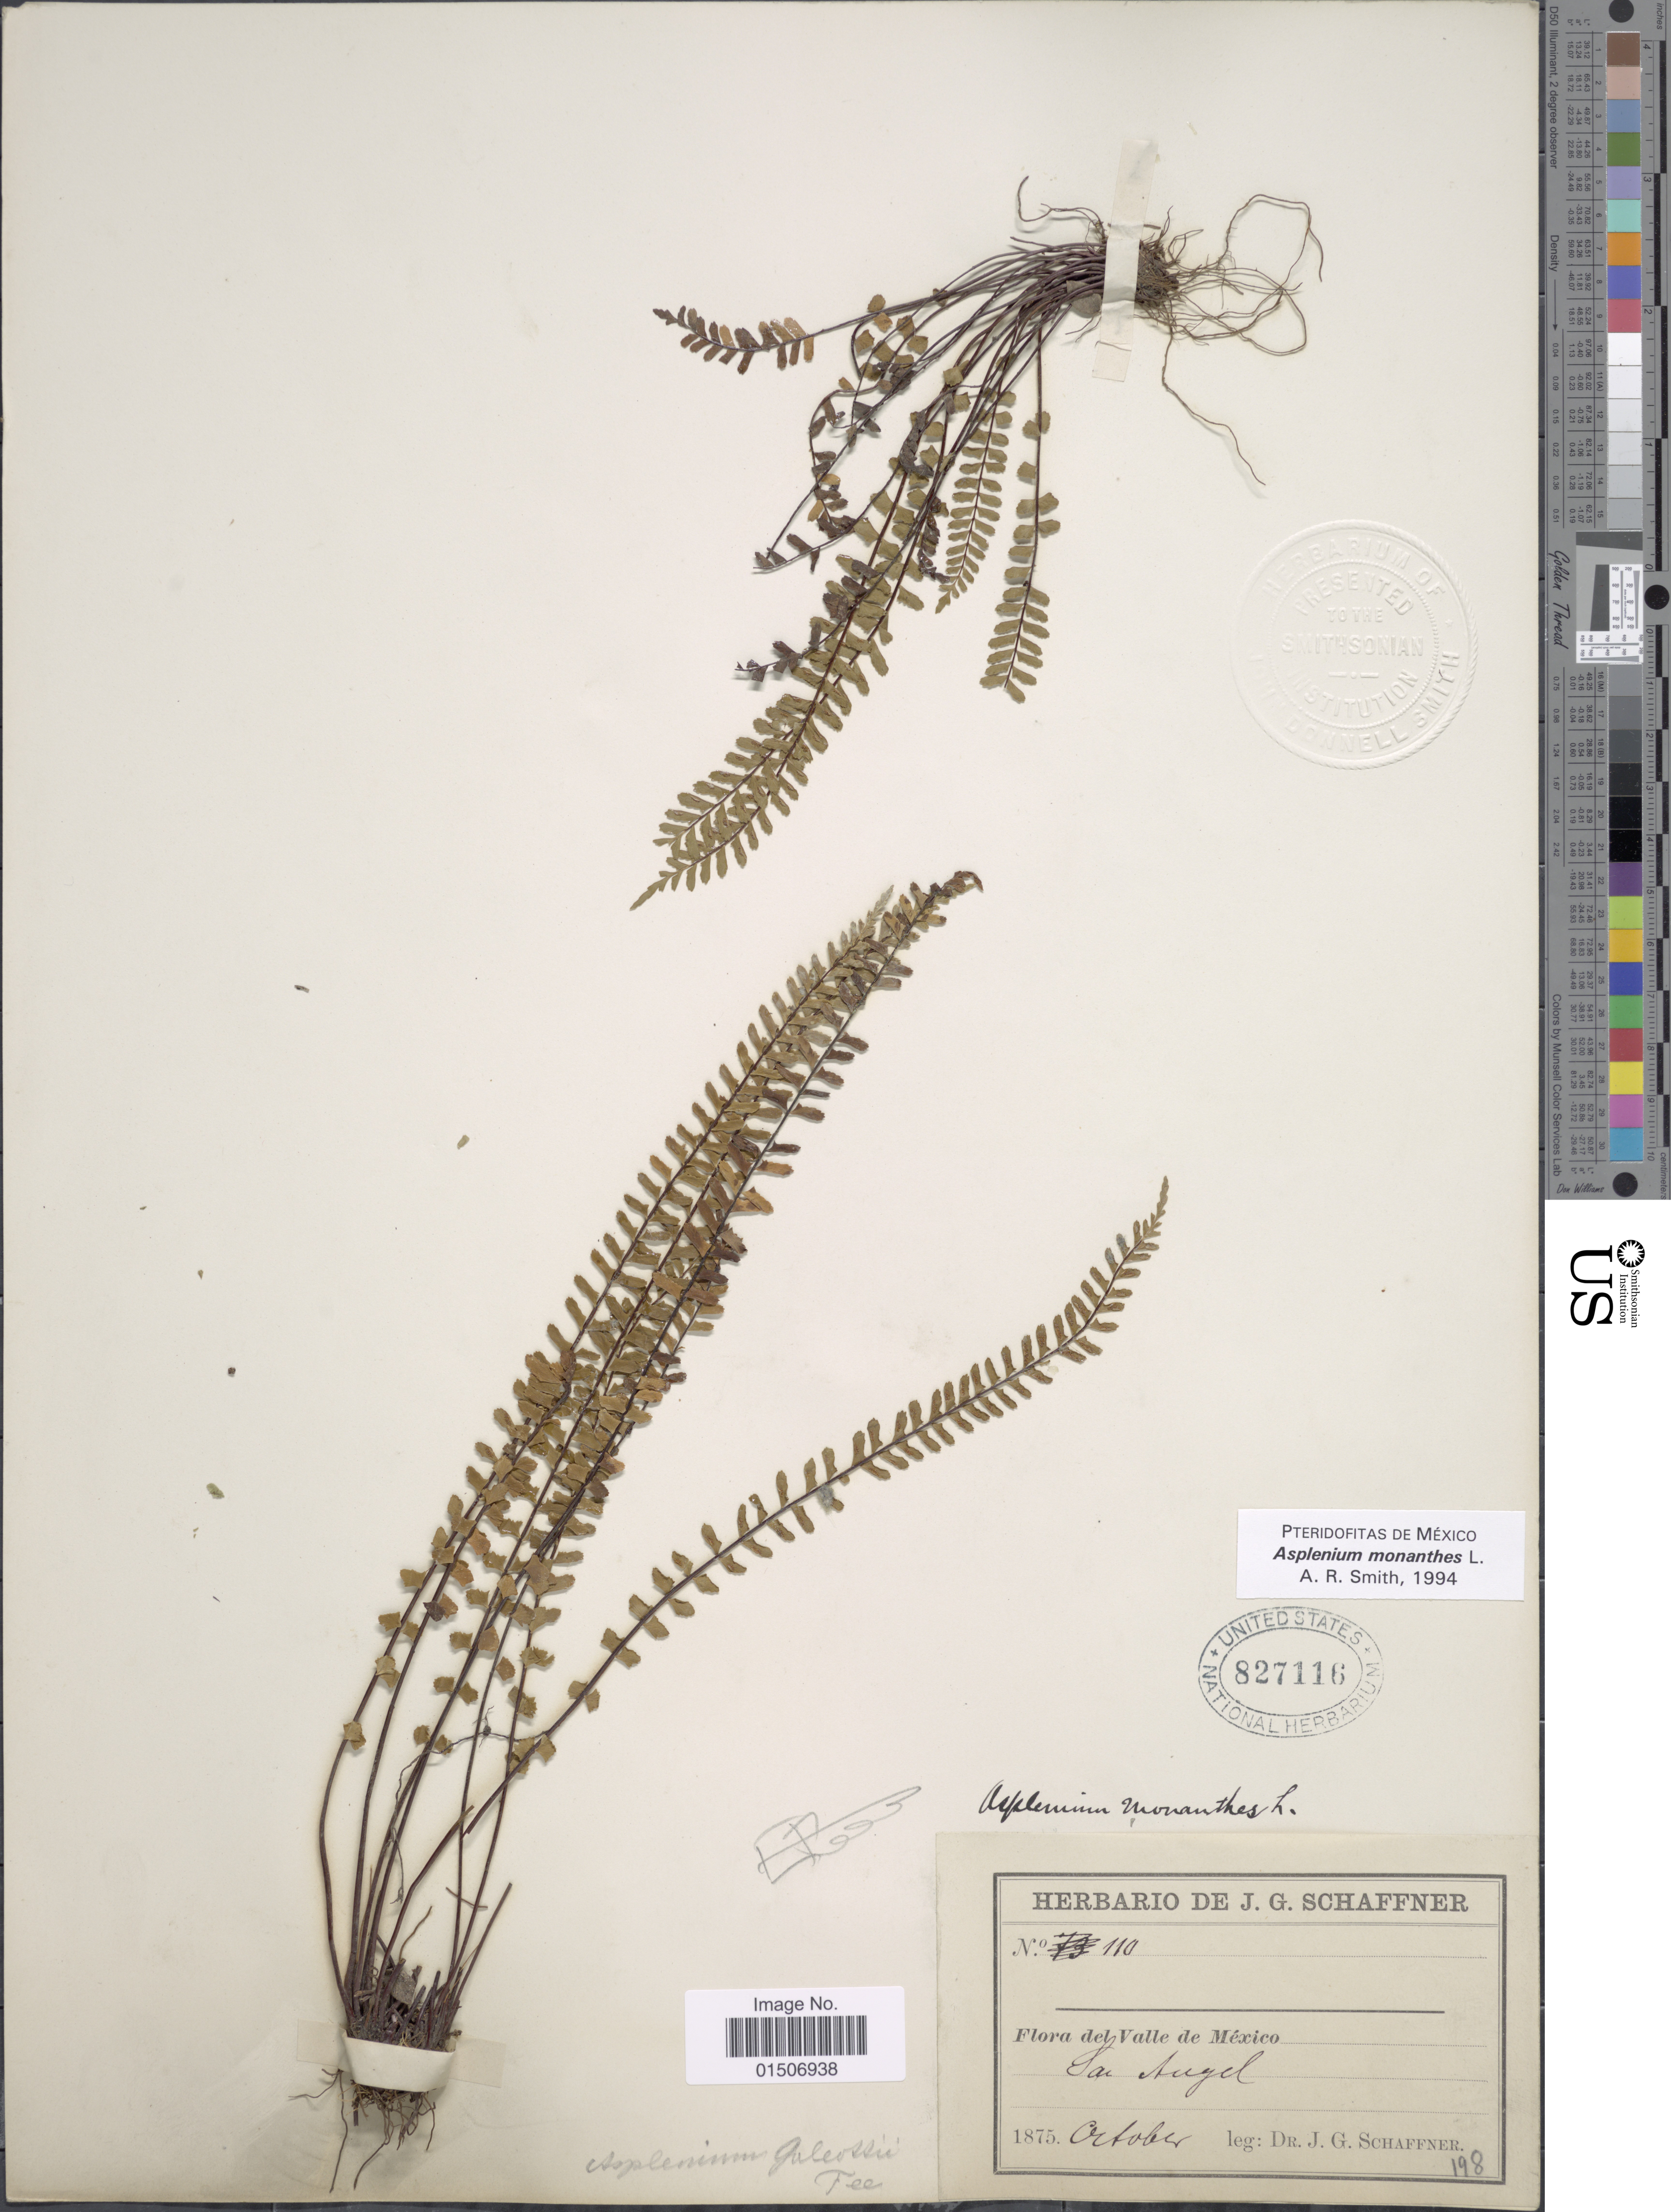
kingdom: Plantae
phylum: Tracheophyta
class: Polypodiopsida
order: Polypodiales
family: Aspleniaceae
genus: Asplenium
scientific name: Asplenium monanthes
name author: L.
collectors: J. G. Schaffner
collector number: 110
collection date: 1975-10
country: Mexico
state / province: México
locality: Valle de México, Pedregal bei San Angel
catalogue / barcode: US 827116